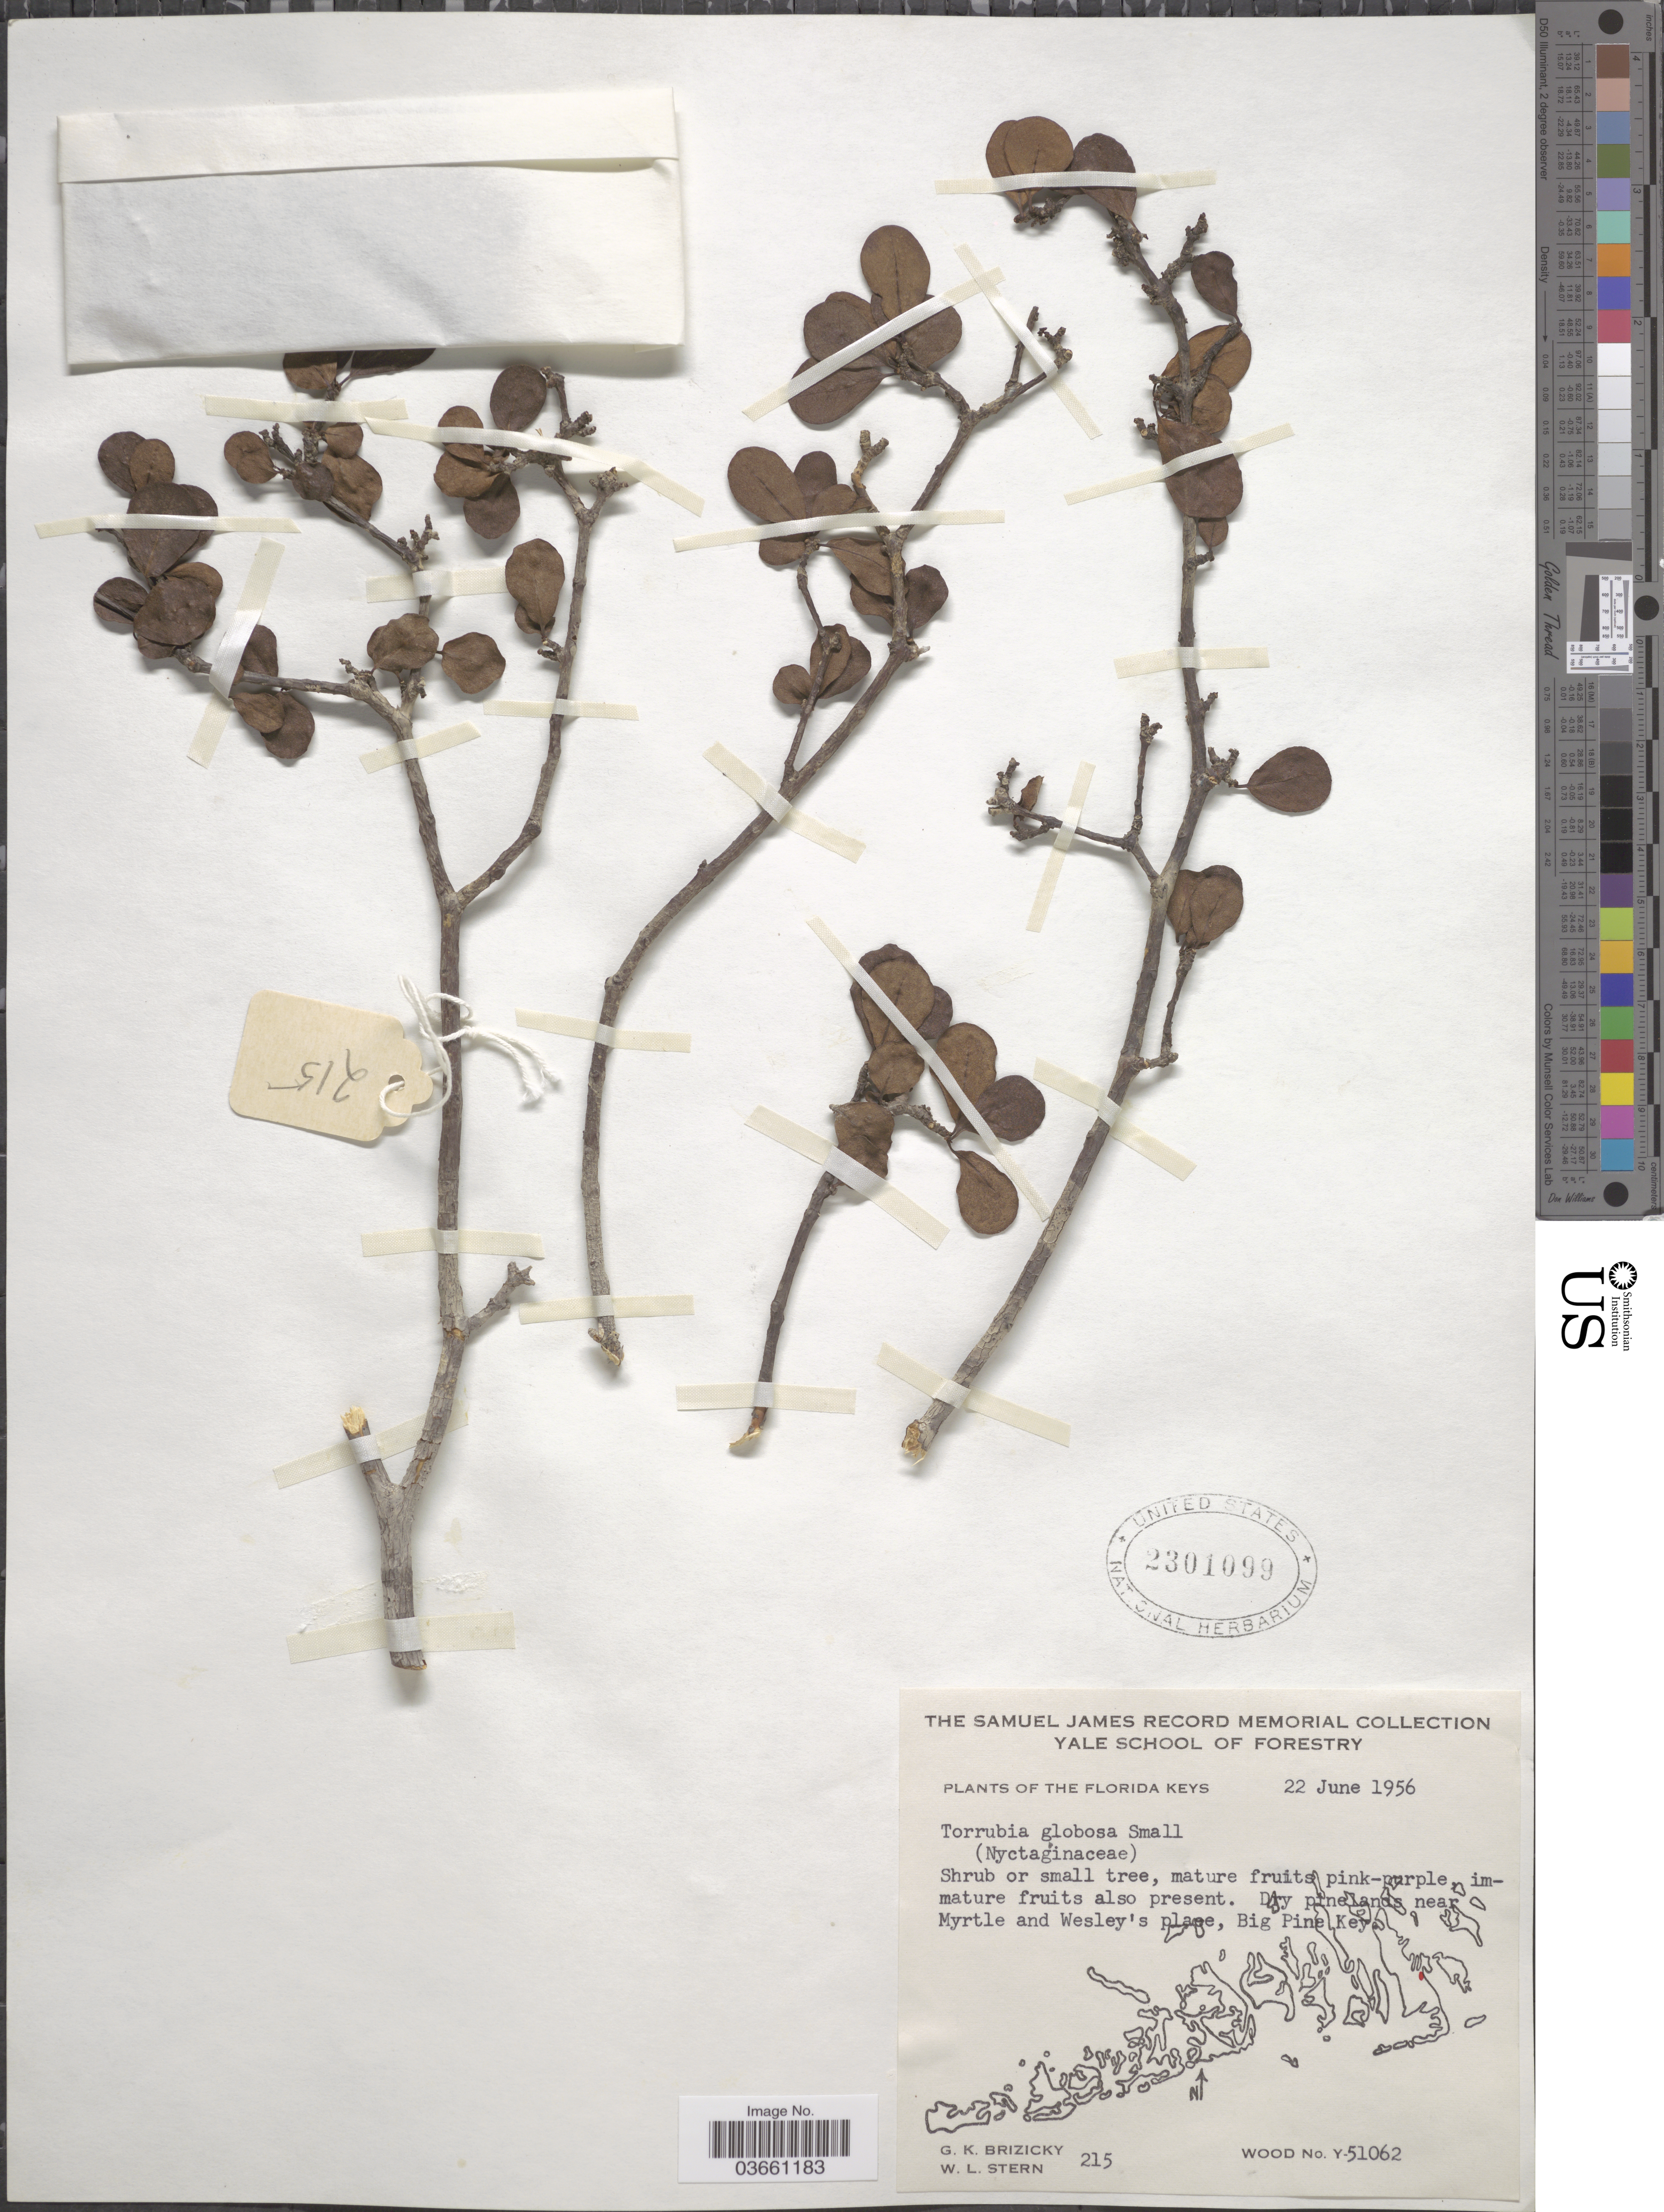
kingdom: Plantae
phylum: Tracheophyta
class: Magnoliopsida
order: Caryophyllales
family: Nyctaginaceae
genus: Guapira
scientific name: Guapira discolor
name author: (Spreng.) Little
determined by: Strong, Mark T., (BOT), Smithsonian Institution - National Museum of Natural History (UNITED STATES)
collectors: G. K. Brizicky & W. L. Stern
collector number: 215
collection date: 1956-06-22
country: United States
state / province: Florida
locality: Florida Keys. Dry pinelands near Myrtle and Wesley's place, Big Pine Key.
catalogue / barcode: US 2301099